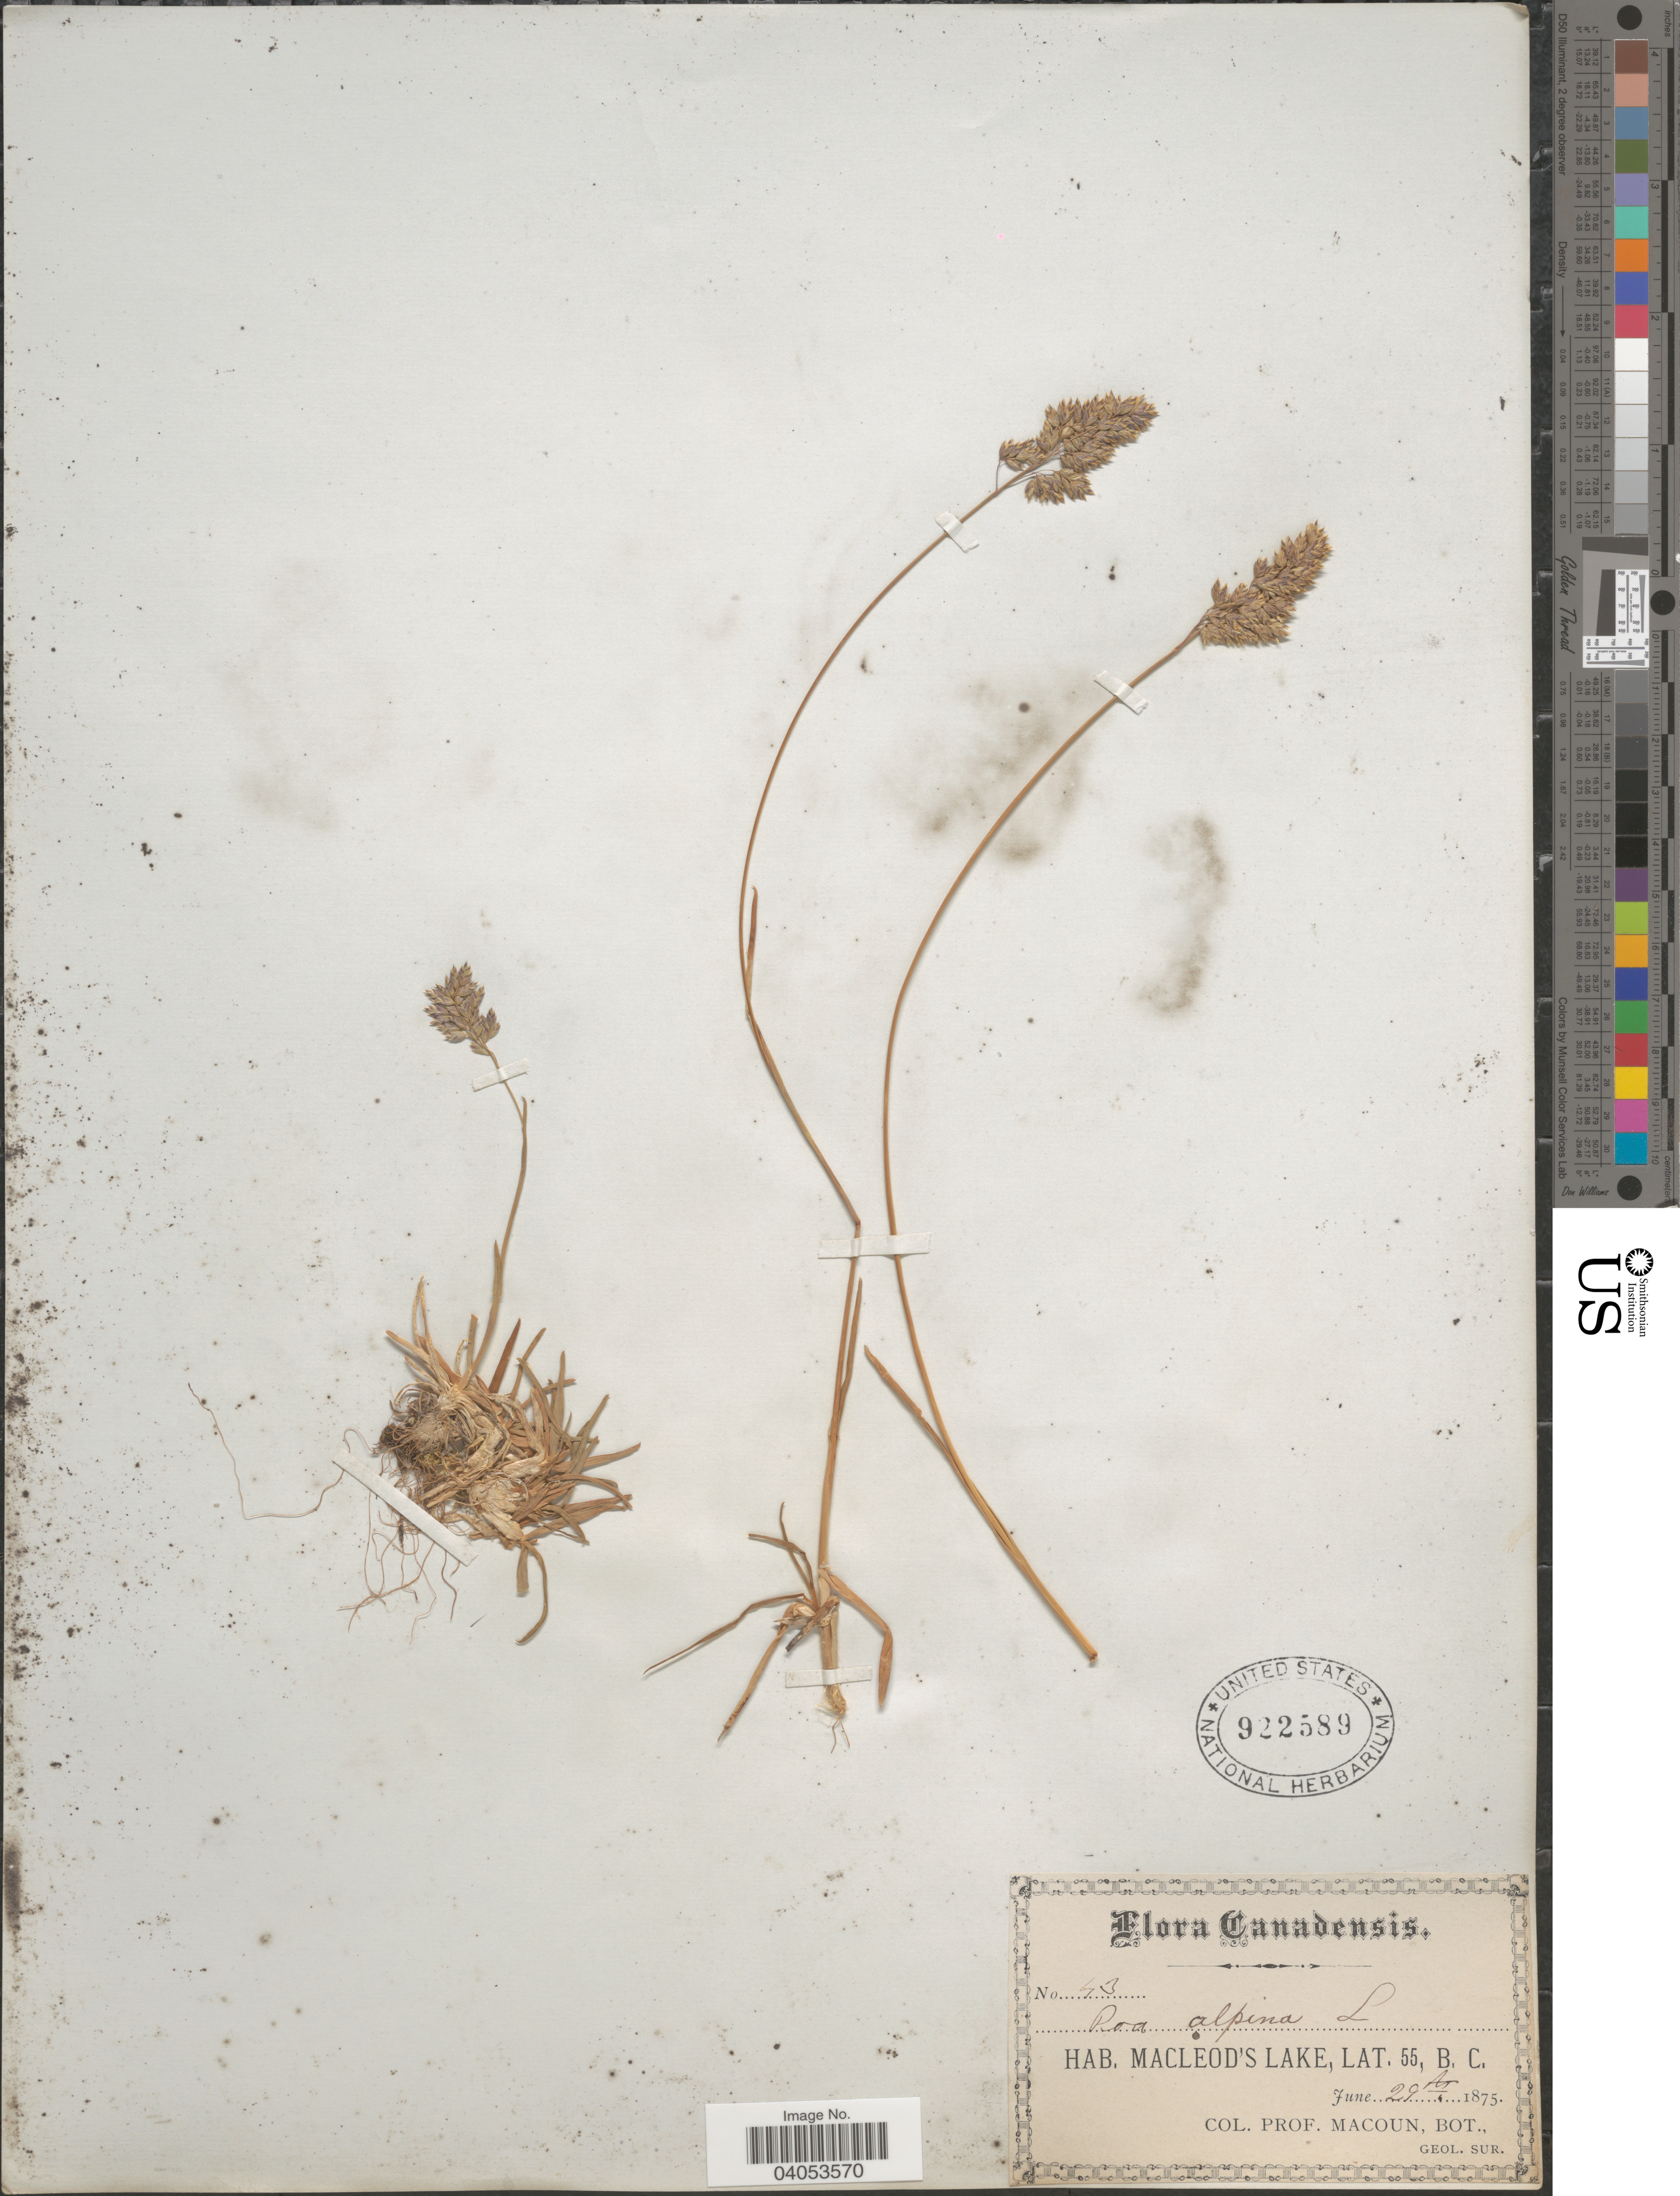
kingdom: Plantae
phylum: Tracheophyta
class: Liliopsida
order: Poales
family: Poaceae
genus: Poa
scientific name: Poa alpina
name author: L.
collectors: Prof. Macoun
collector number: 43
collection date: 1875-06-29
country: Canada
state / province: British Columbia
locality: Macleod's Lake.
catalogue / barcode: US 922589